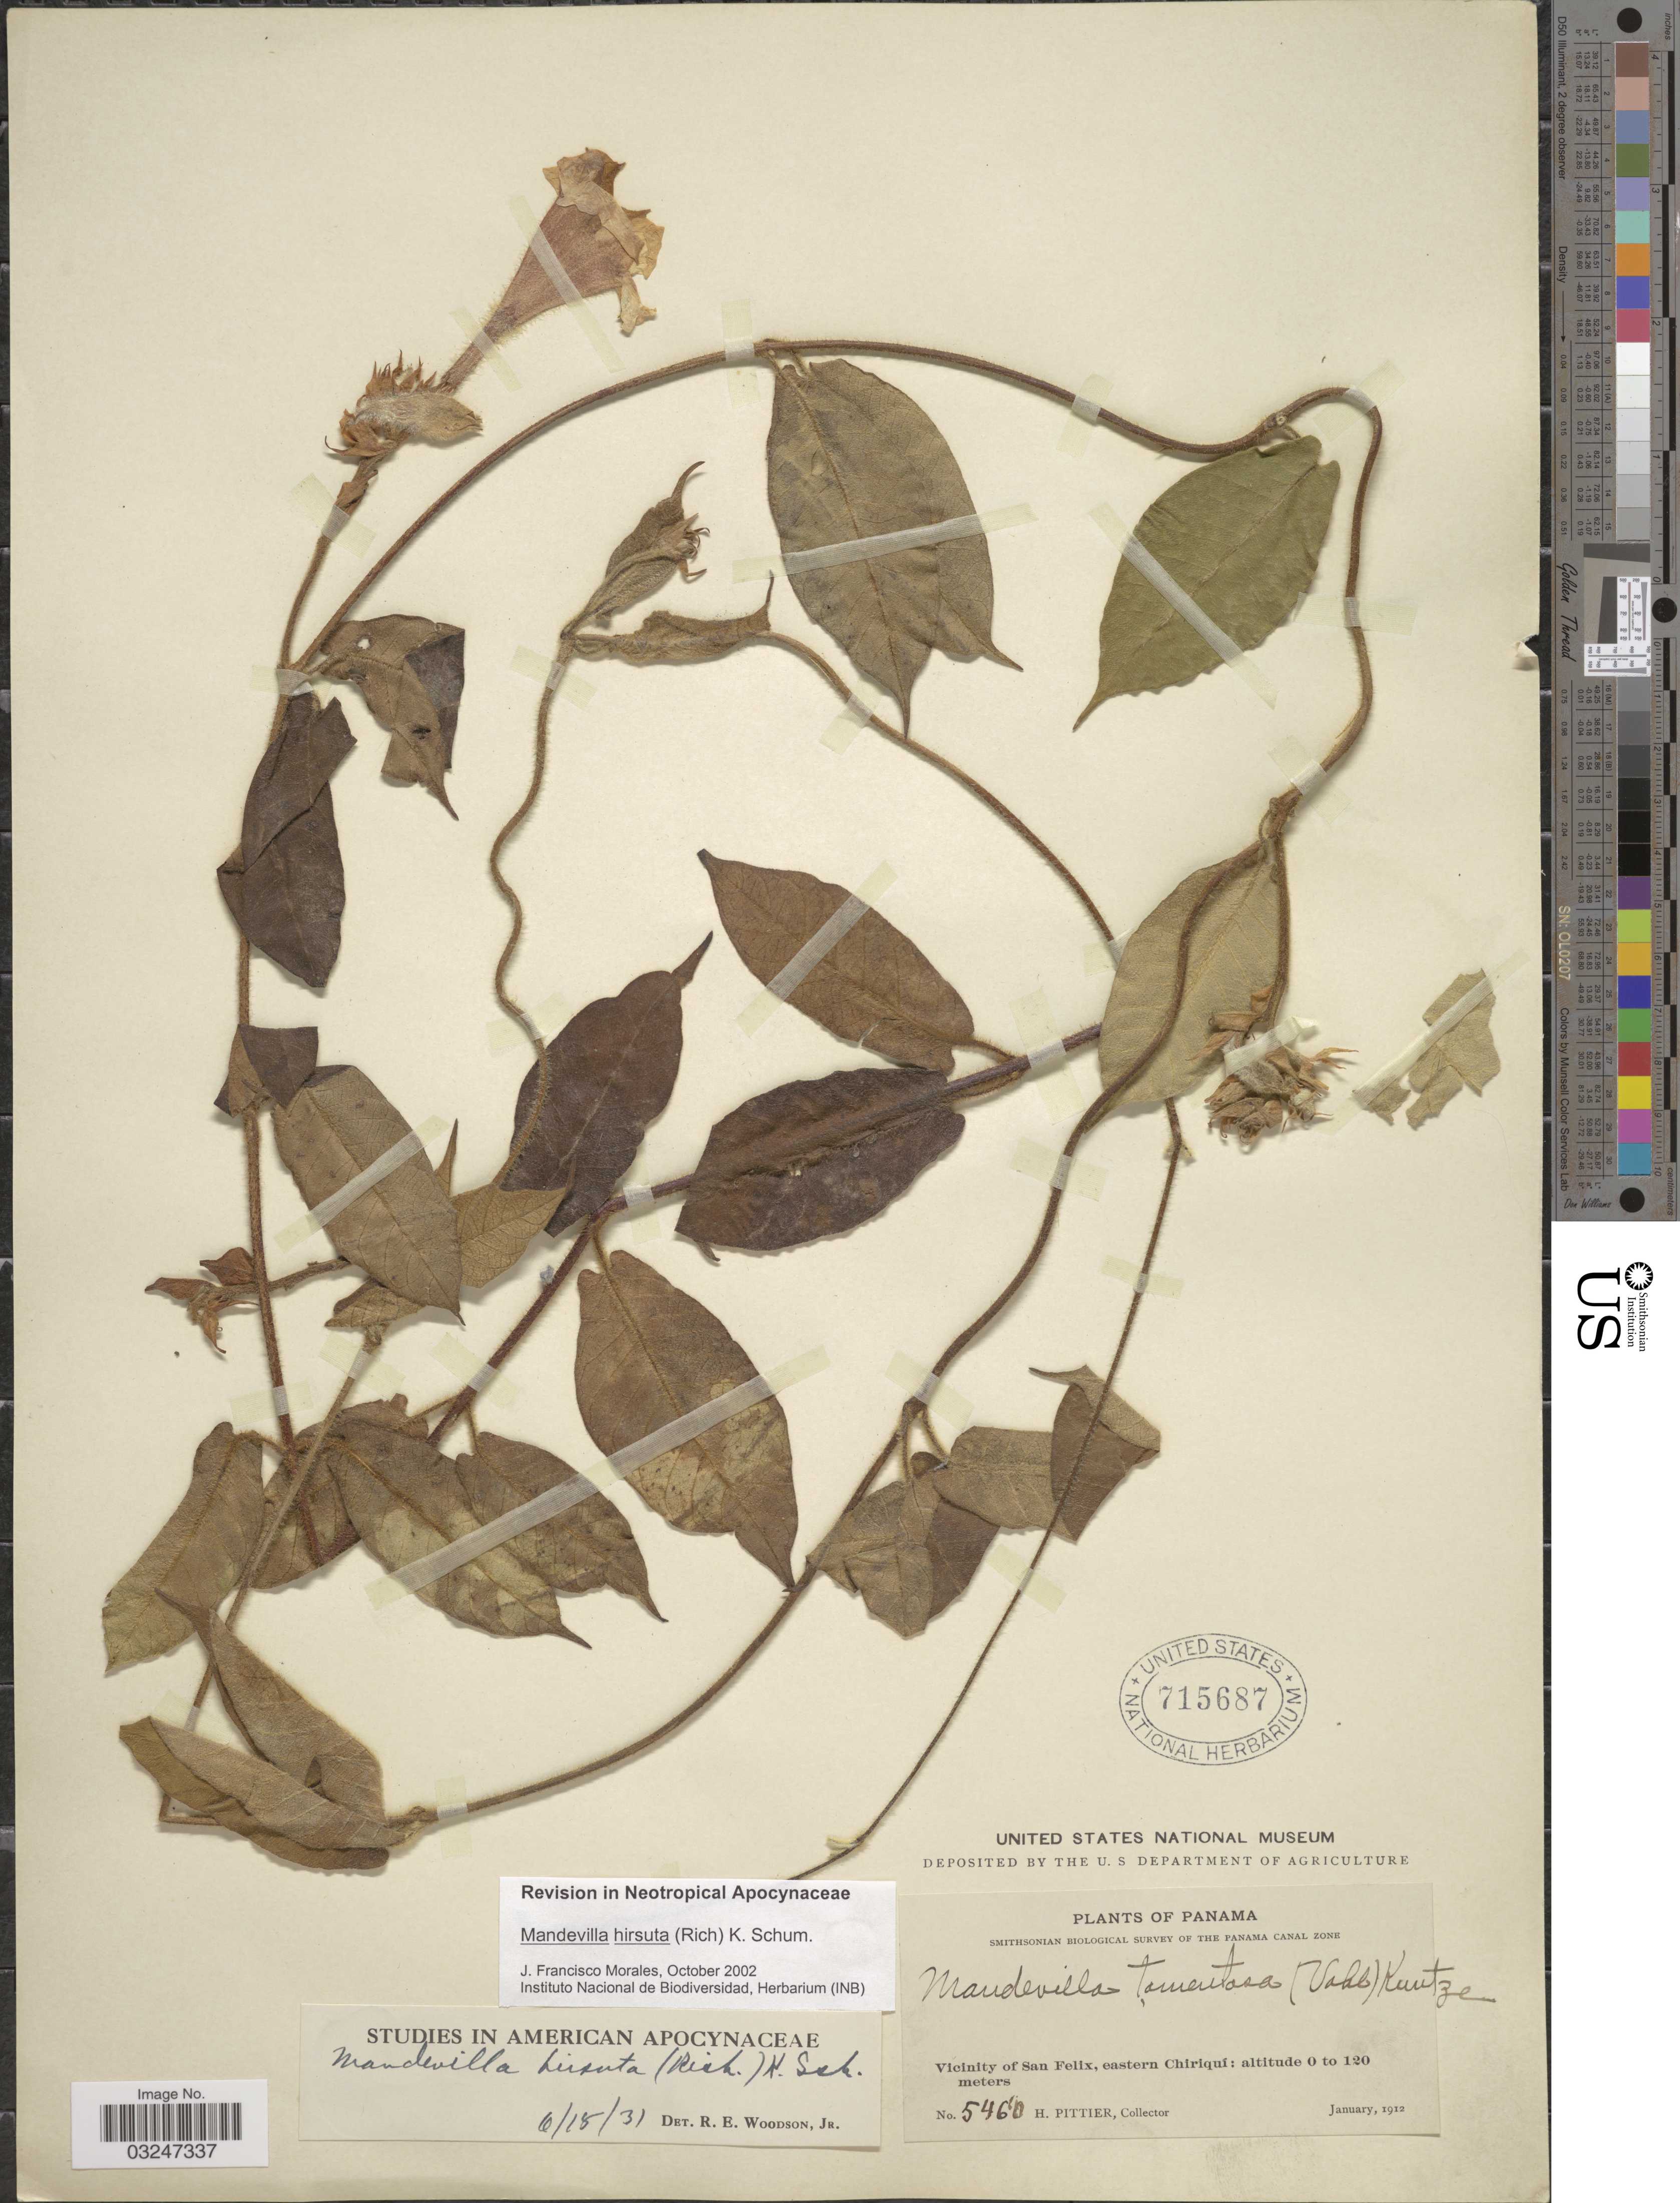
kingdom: Plantae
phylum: Tracheophyta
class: Magnoliopsida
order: Gentianales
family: Apocynaceae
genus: Mandevilla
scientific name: Mandevilla hirsuta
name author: (Rich.) K. Schum.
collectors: H. F. Pittier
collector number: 5460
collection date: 1912-01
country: Panama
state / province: Chiriqui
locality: Panama Canal Zone. Vicinity of San Felix, eastern Chiriquí.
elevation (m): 0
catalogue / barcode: US 715687